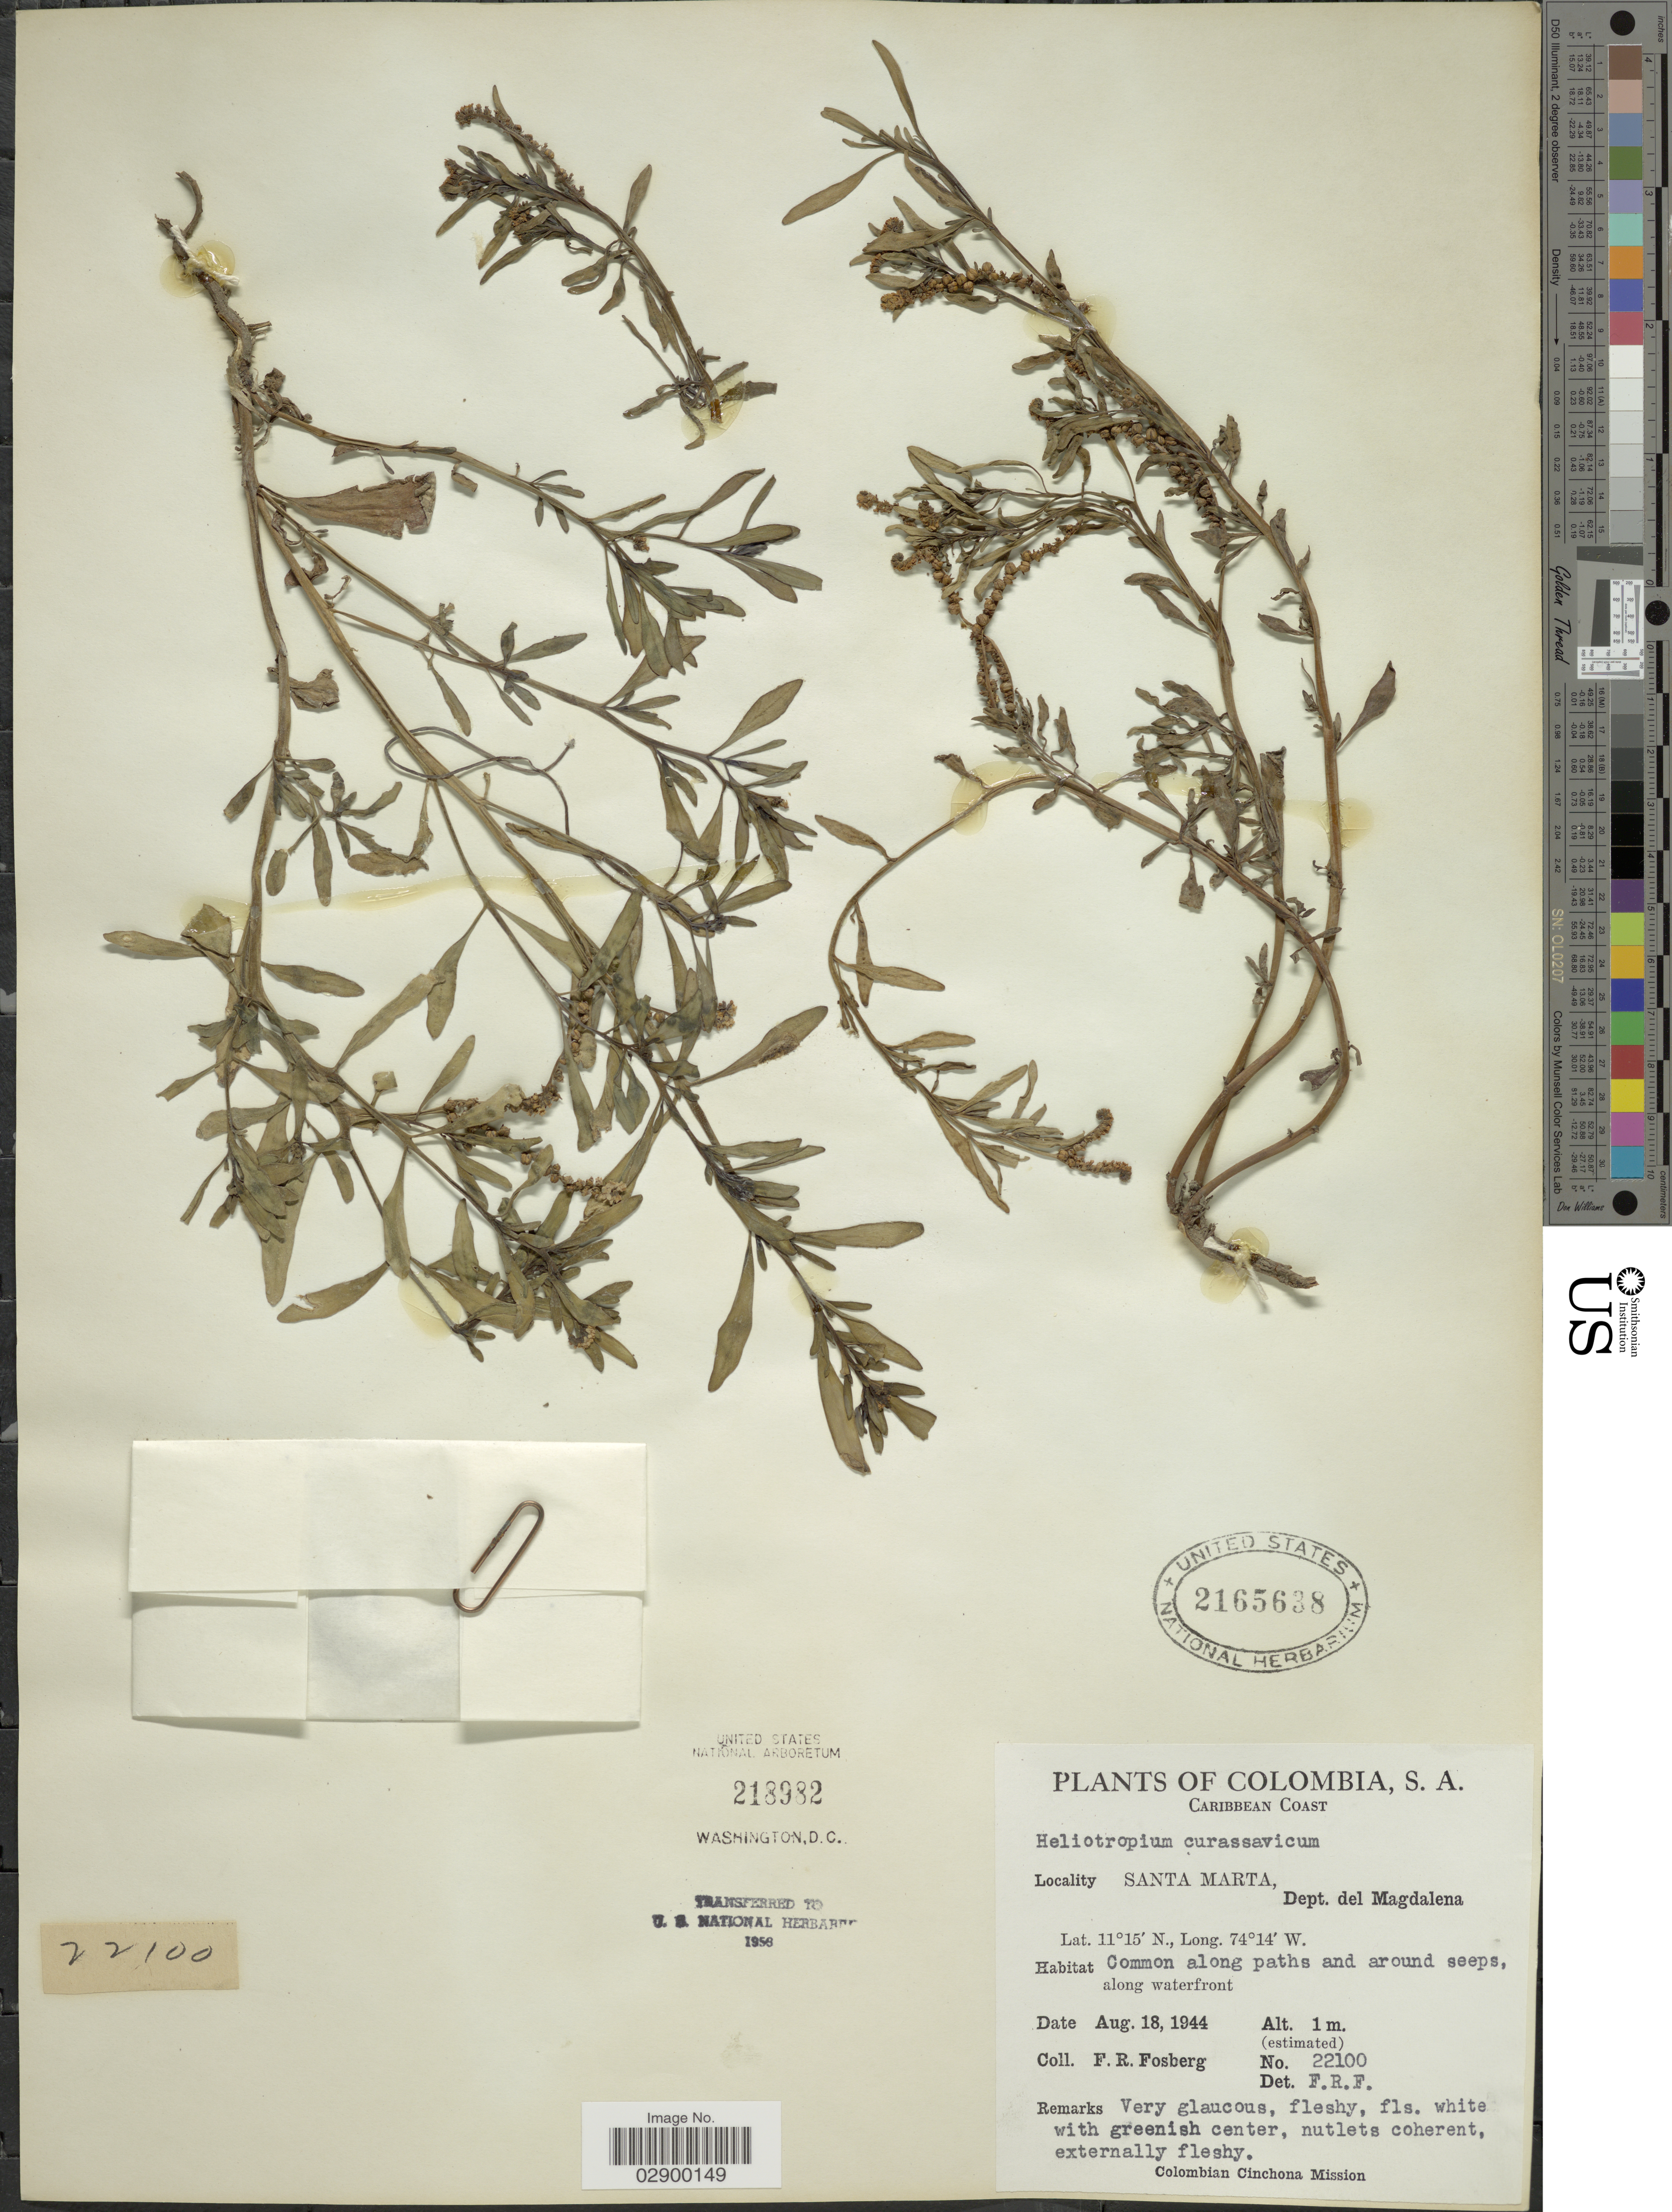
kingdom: Plantae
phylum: Tracheophyta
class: Magnoliopsida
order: Boraginales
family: Heliotropiaceae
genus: Heliotropium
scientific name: Heliotropium curassavicum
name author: L.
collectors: F. R. Fosberg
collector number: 22100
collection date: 1944-08-18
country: Colombia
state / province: Magdalena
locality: Santa Marta, Dept. del Magdalena, Caribbean Coast.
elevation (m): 1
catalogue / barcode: US 2165638